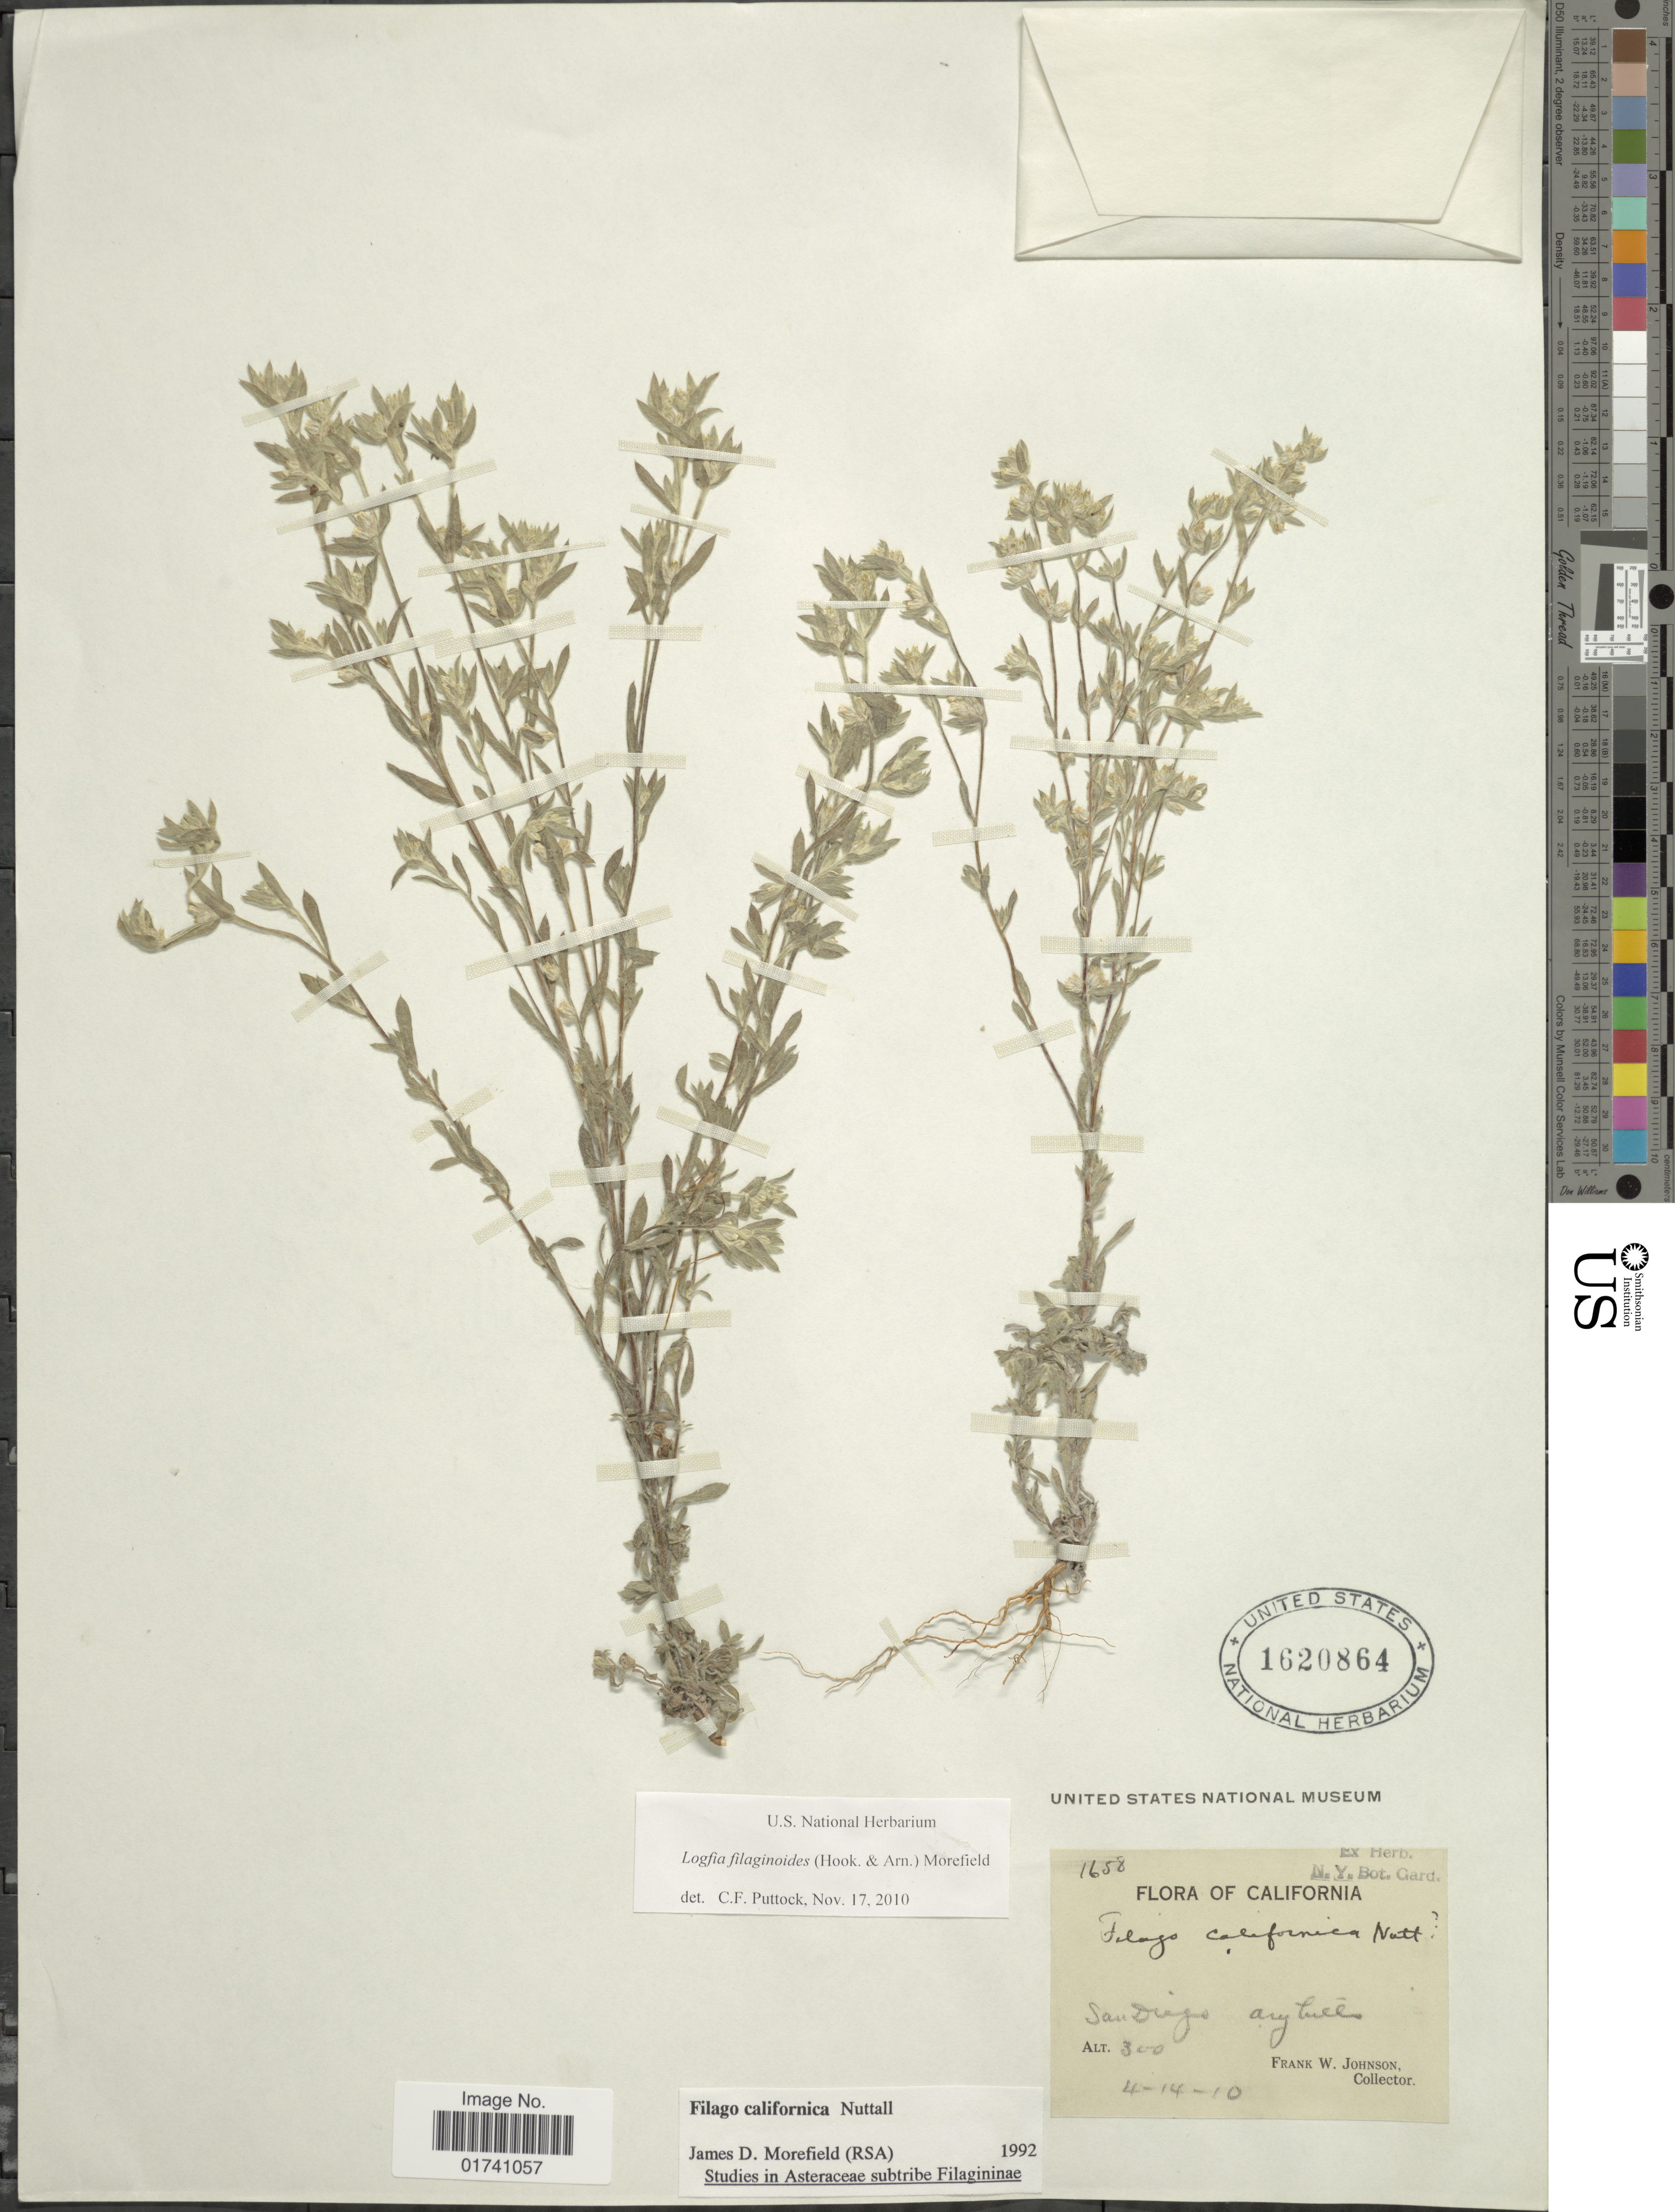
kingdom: Plantae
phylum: Tracheophyta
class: Magnoliopsida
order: Asterales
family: Asteraceae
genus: Logfia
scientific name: Logfia filaginoides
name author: (Hook. & Arn.) Morefield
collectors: F. W. Johnson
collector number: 1658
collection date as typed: Transcribed d/m/y: 14/4/10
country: United States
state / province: California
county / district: San Diego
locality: San Diego.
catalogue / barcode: US 1620864